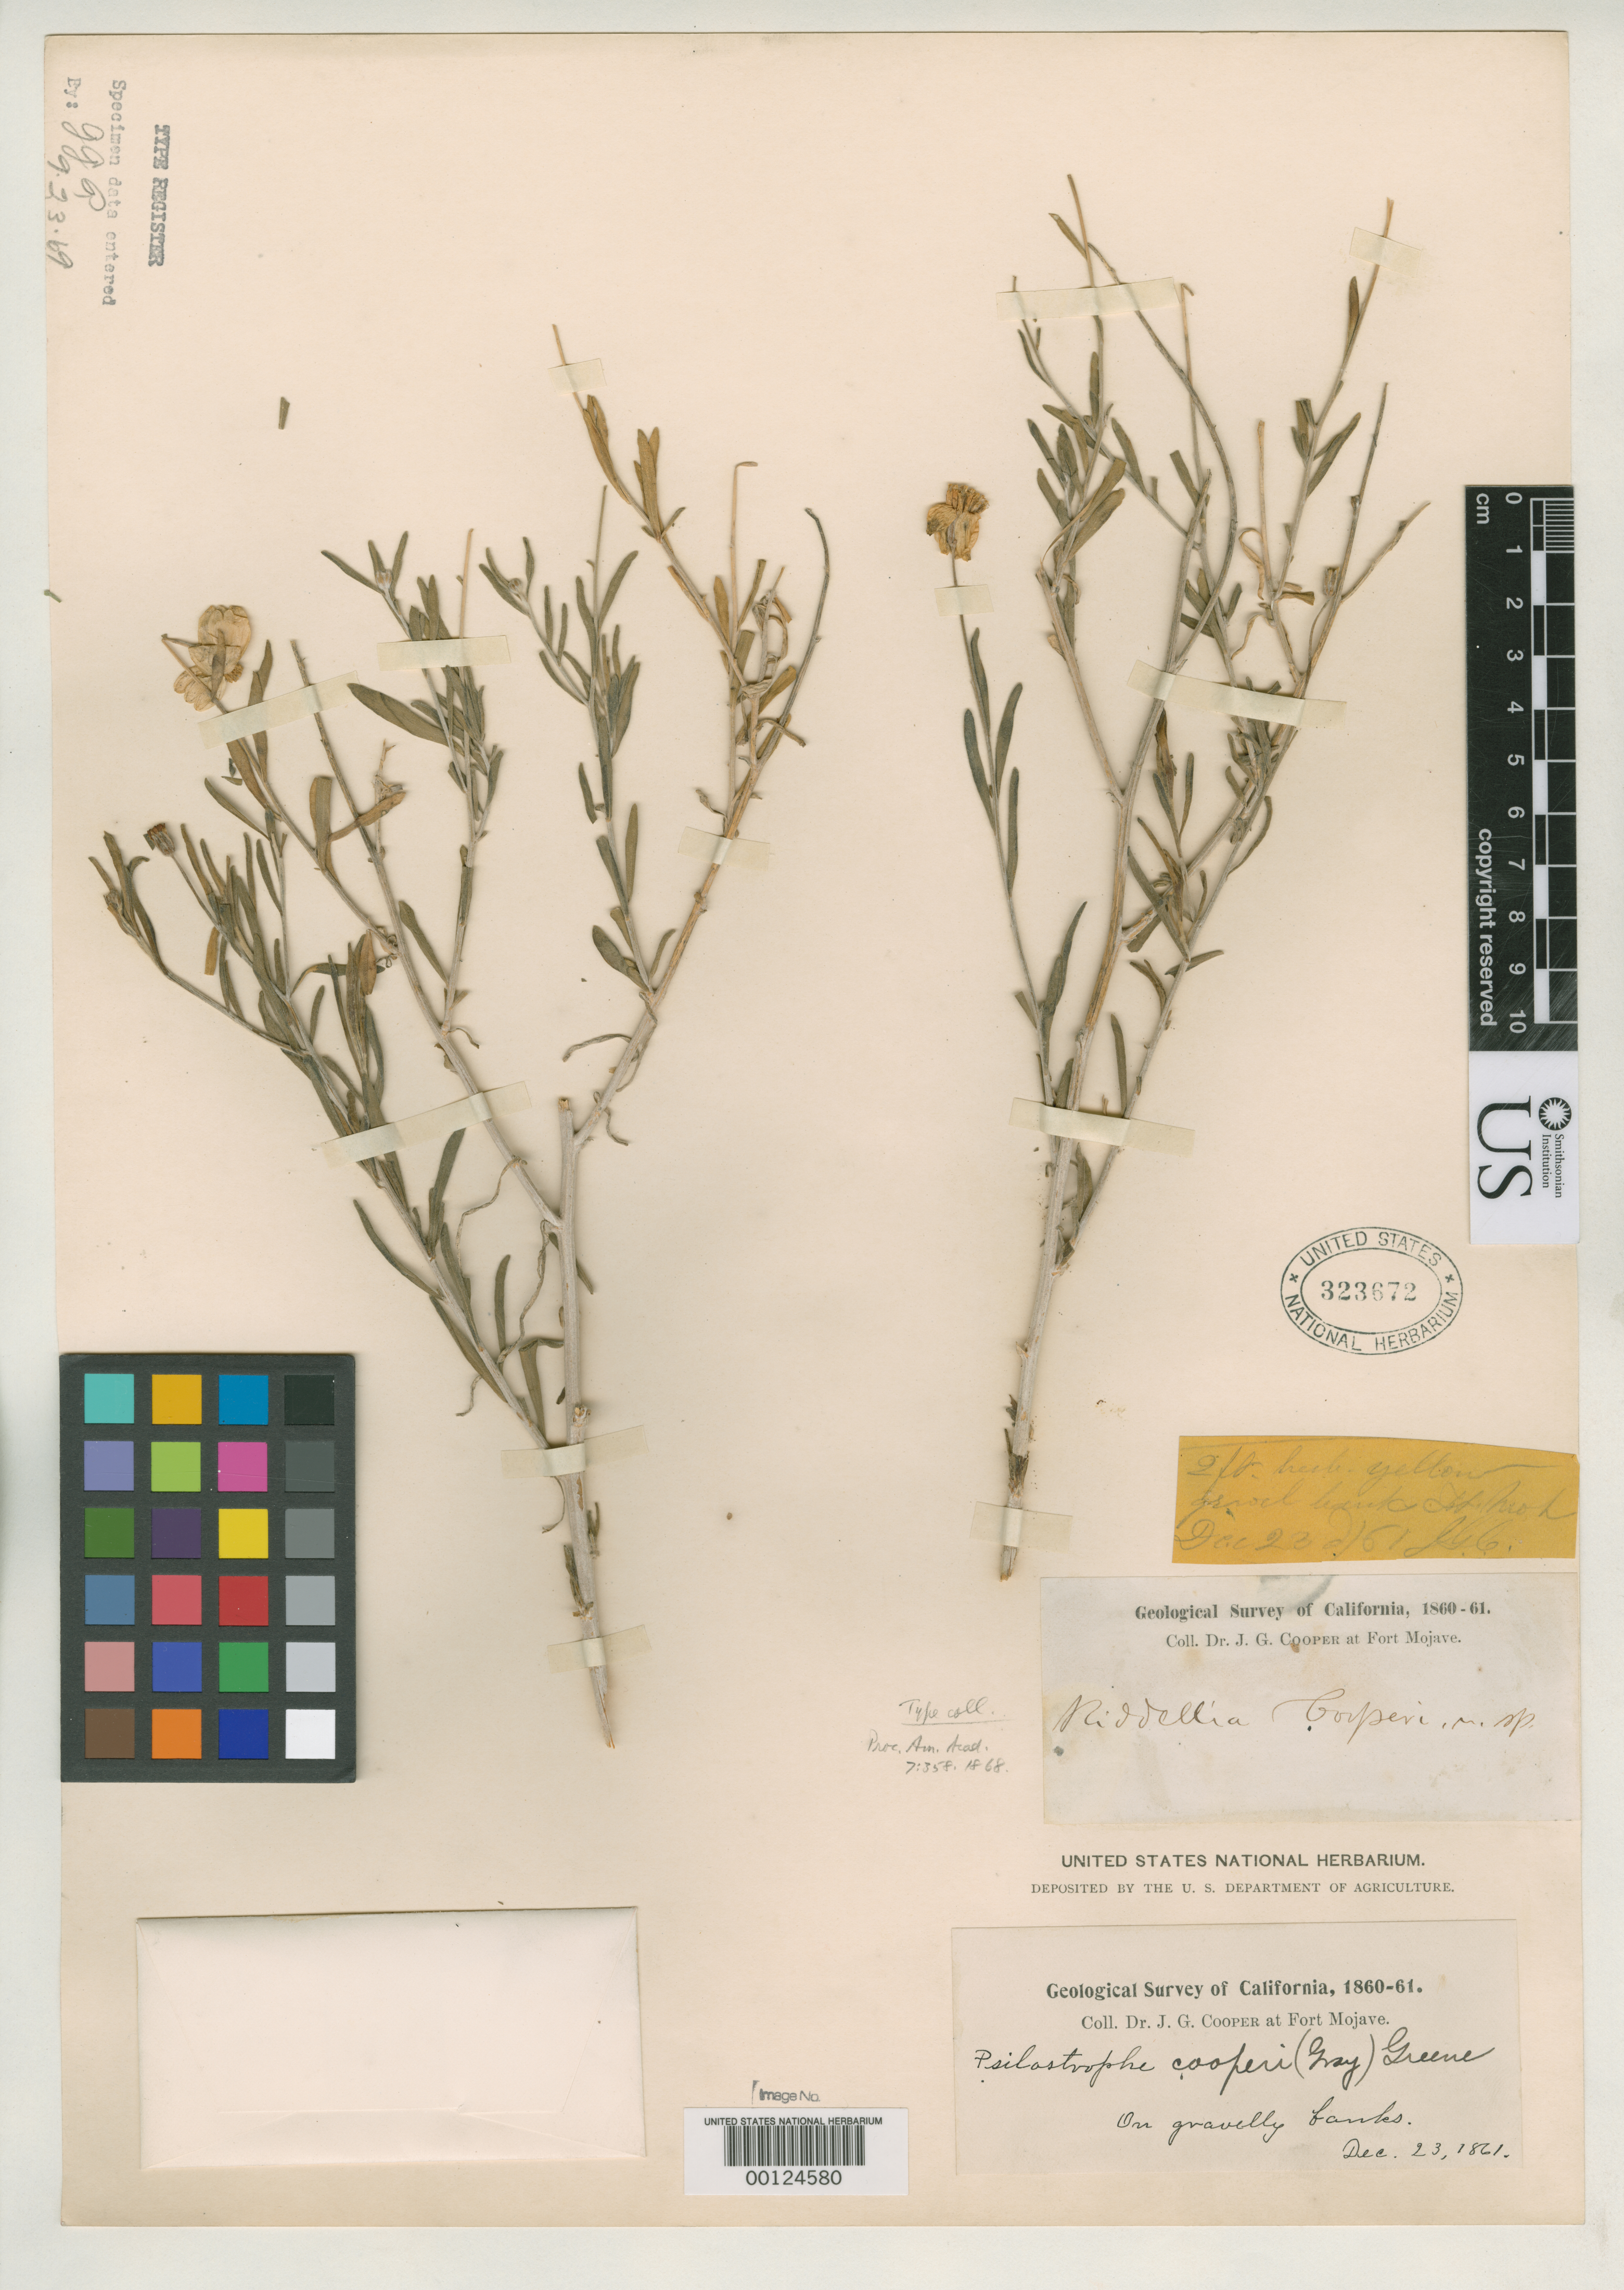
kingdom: Plantae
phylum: Tracheophyta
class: Magnoliopsida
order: Asterales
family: Asteraceae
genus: Riddellia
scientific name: Riddellia cooperi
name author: A. Gray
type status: Isosyntype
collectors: J. G. Cooper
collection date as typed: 23 Dec 1861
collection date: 1861-12-23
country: United States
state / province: California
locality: Fort Mohave.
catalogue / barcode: US 323672